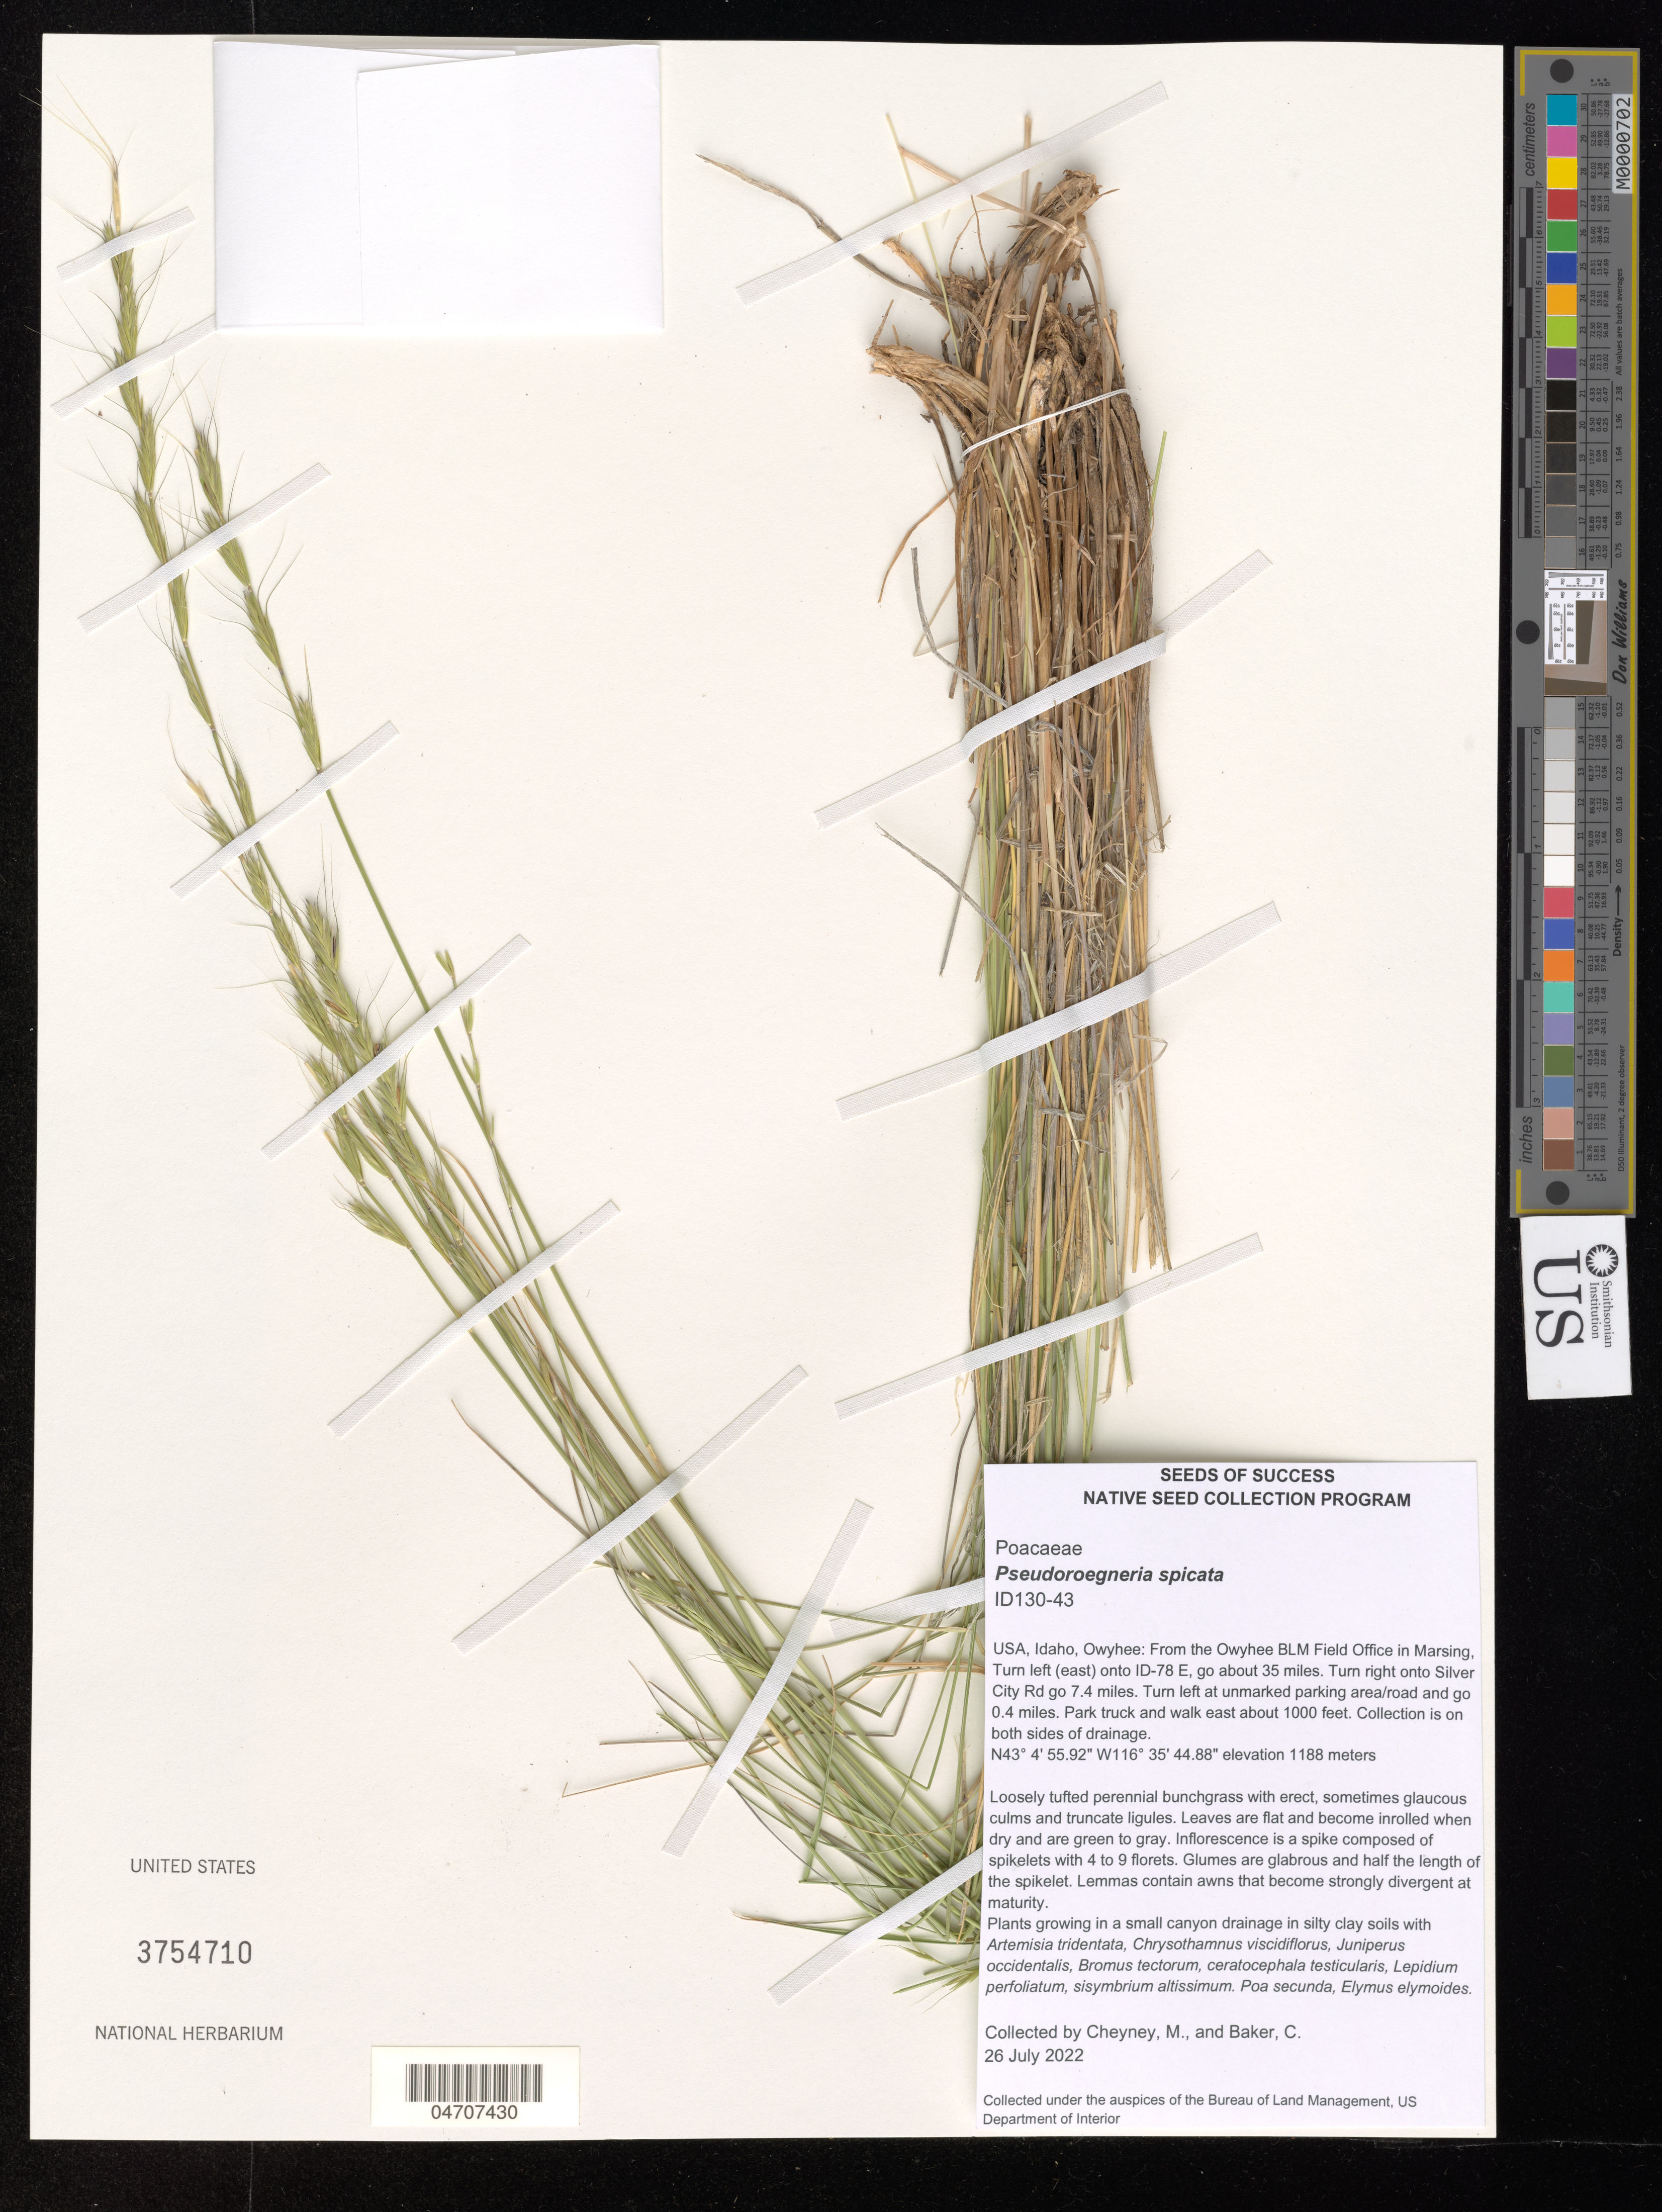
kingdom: Plantae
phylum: Tracheophyta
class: Liliopsida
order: Poales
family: Poaceae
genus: Pseudoroegneria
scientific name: Pseudoroegneria spicata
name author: (Pursh) Á. Löve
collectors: M. Cheyney & C. Baker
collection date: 2022-07-26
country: United States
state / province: Idaho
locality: Owyhee: From the Owyhee BLM Field Office in Marsing, Turn left (east) onto ID-78 E, go about 35 miles. Turn right onto Silver City Rd go 7.4 miles. Turn left at unmarked parking area/road and go 0.4 miles. Park truck and walk east about 1000 feet. Collection is on both sides of drainage.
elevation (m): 1188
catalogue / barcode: US 3754710